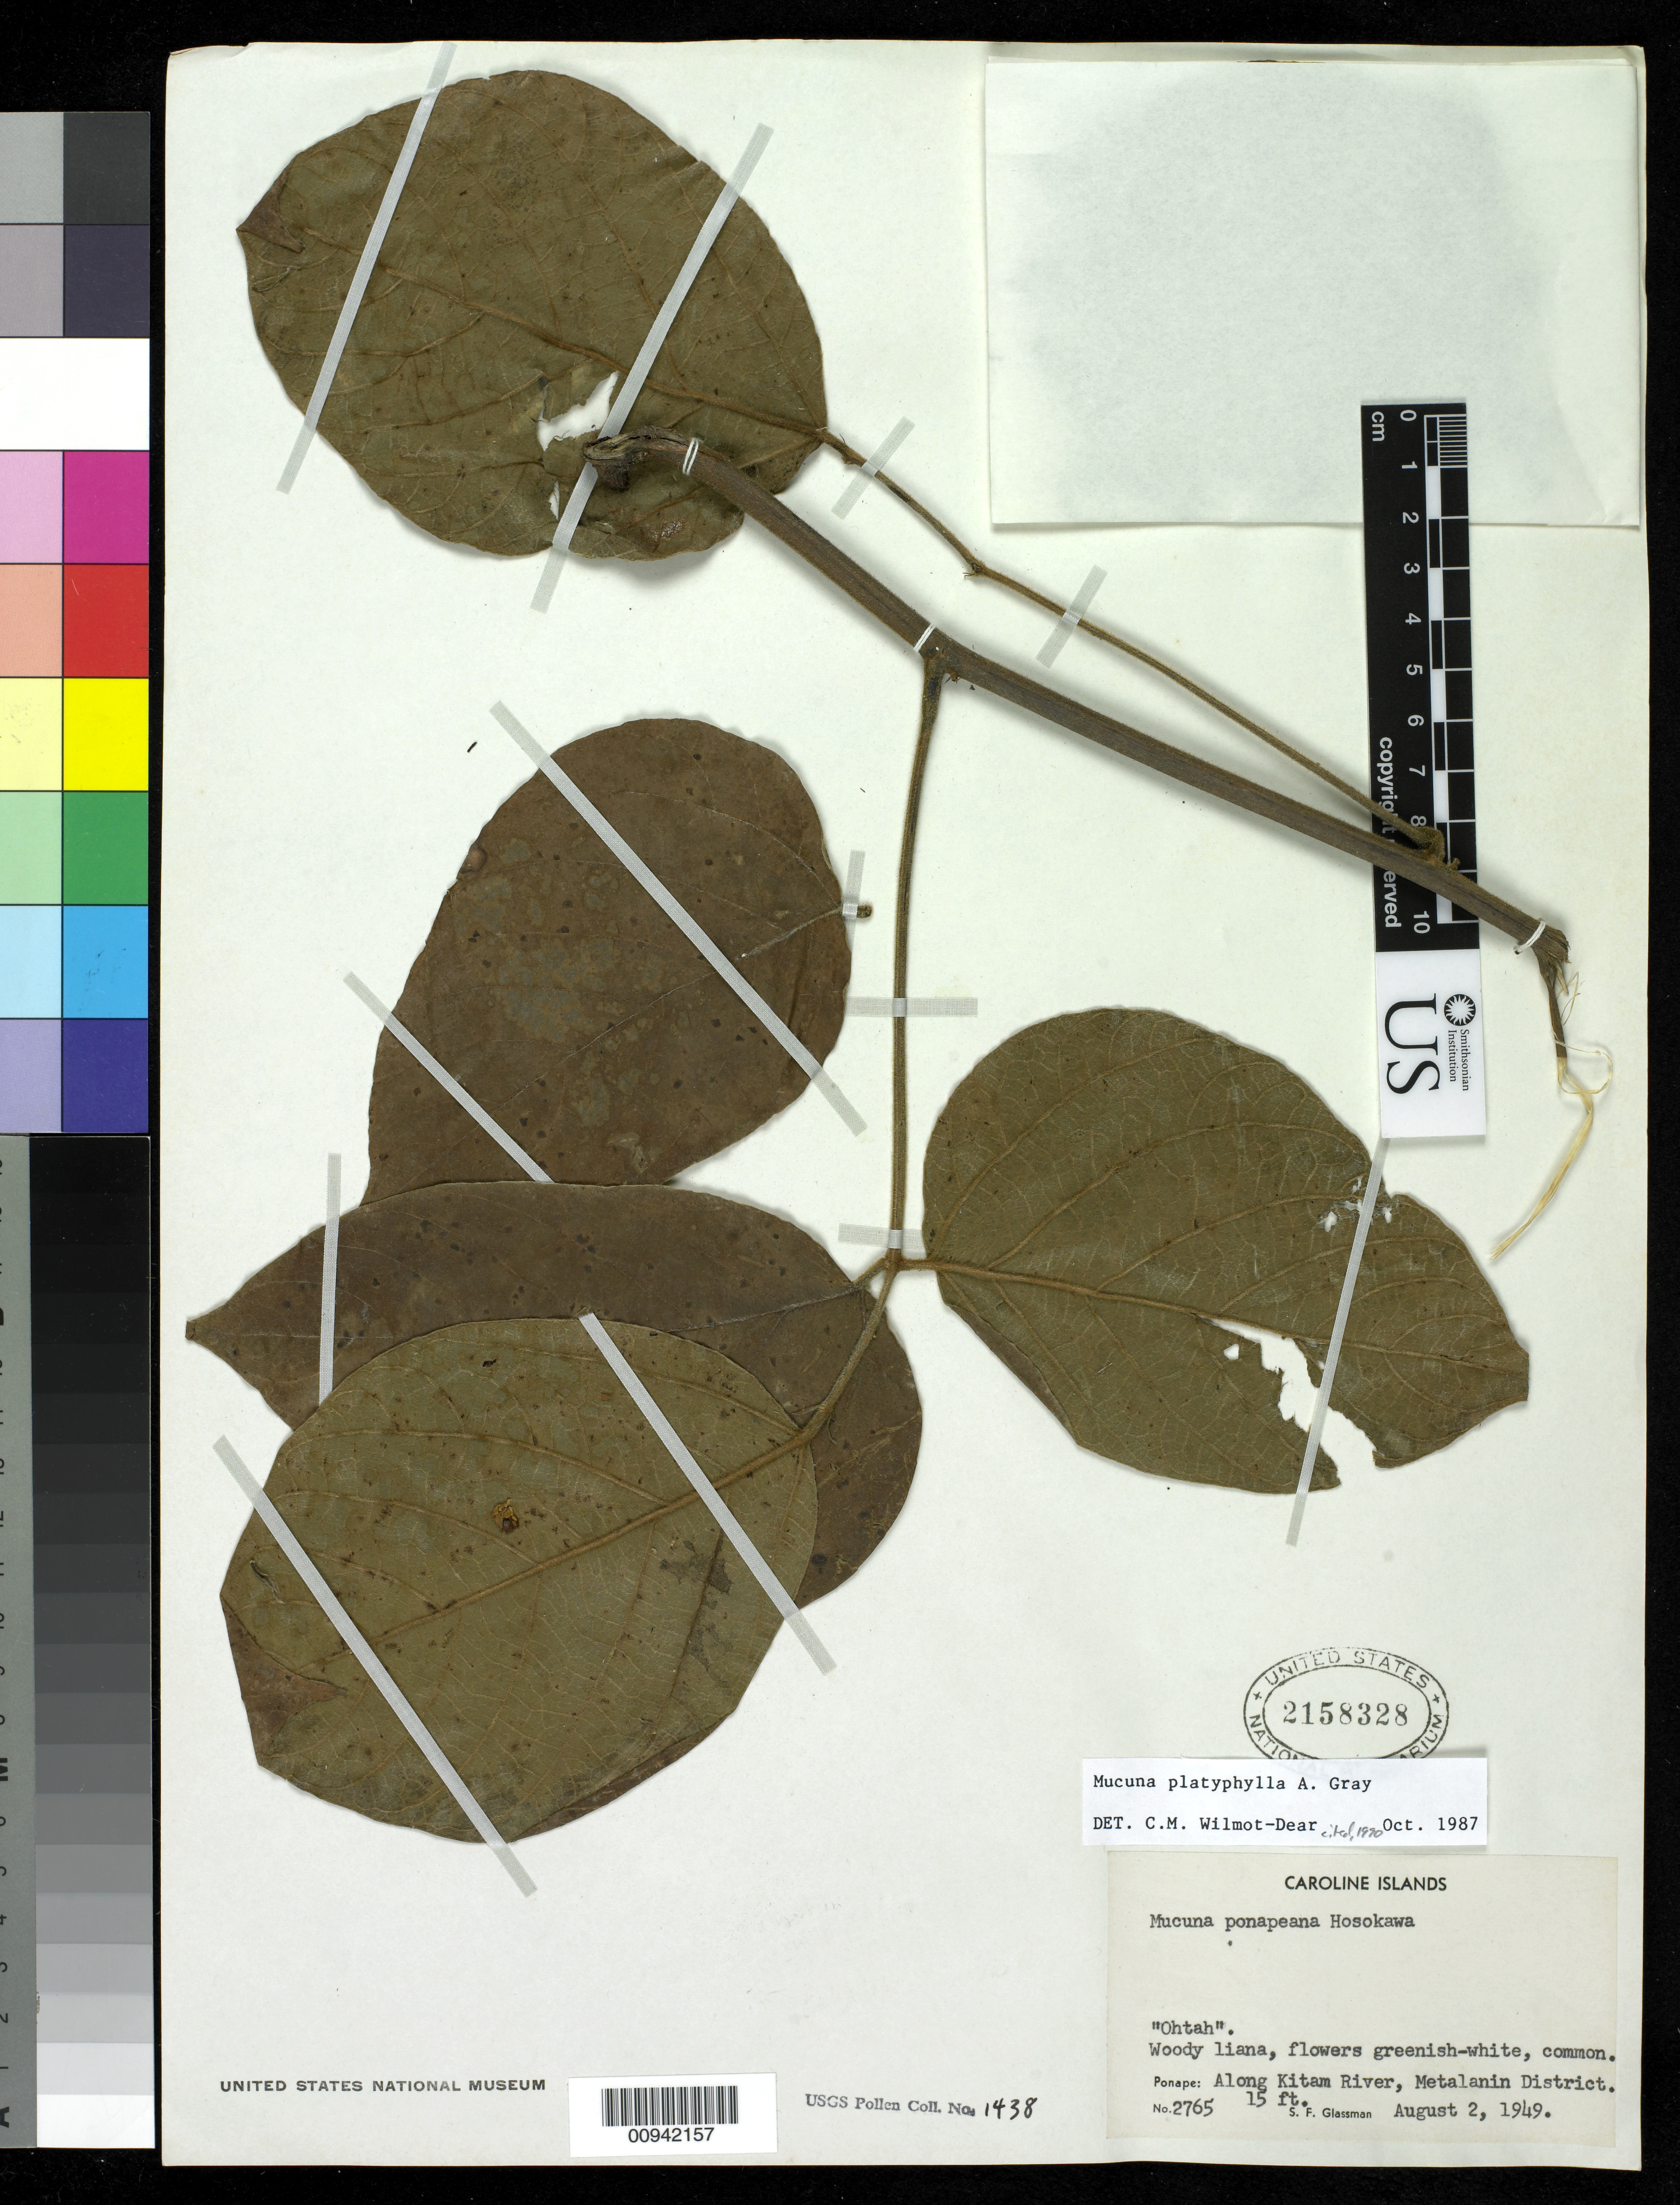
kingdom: Plantae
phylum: Tracheophyta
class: Magnoliopsida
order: Fabales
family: Fabaceae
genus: Mucuna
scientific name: Mucuna platyphylla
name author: A. Gray in Wilkes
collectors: S. F. Glassman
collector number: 2765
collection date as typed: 02 Aug 1949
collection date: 1949-08-02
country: Micronesia, Federated States of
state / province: Pohnpei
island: Pohnpei [Ponape] [?]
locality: Metalanin District, along Kitam River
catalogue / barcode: US 2158328